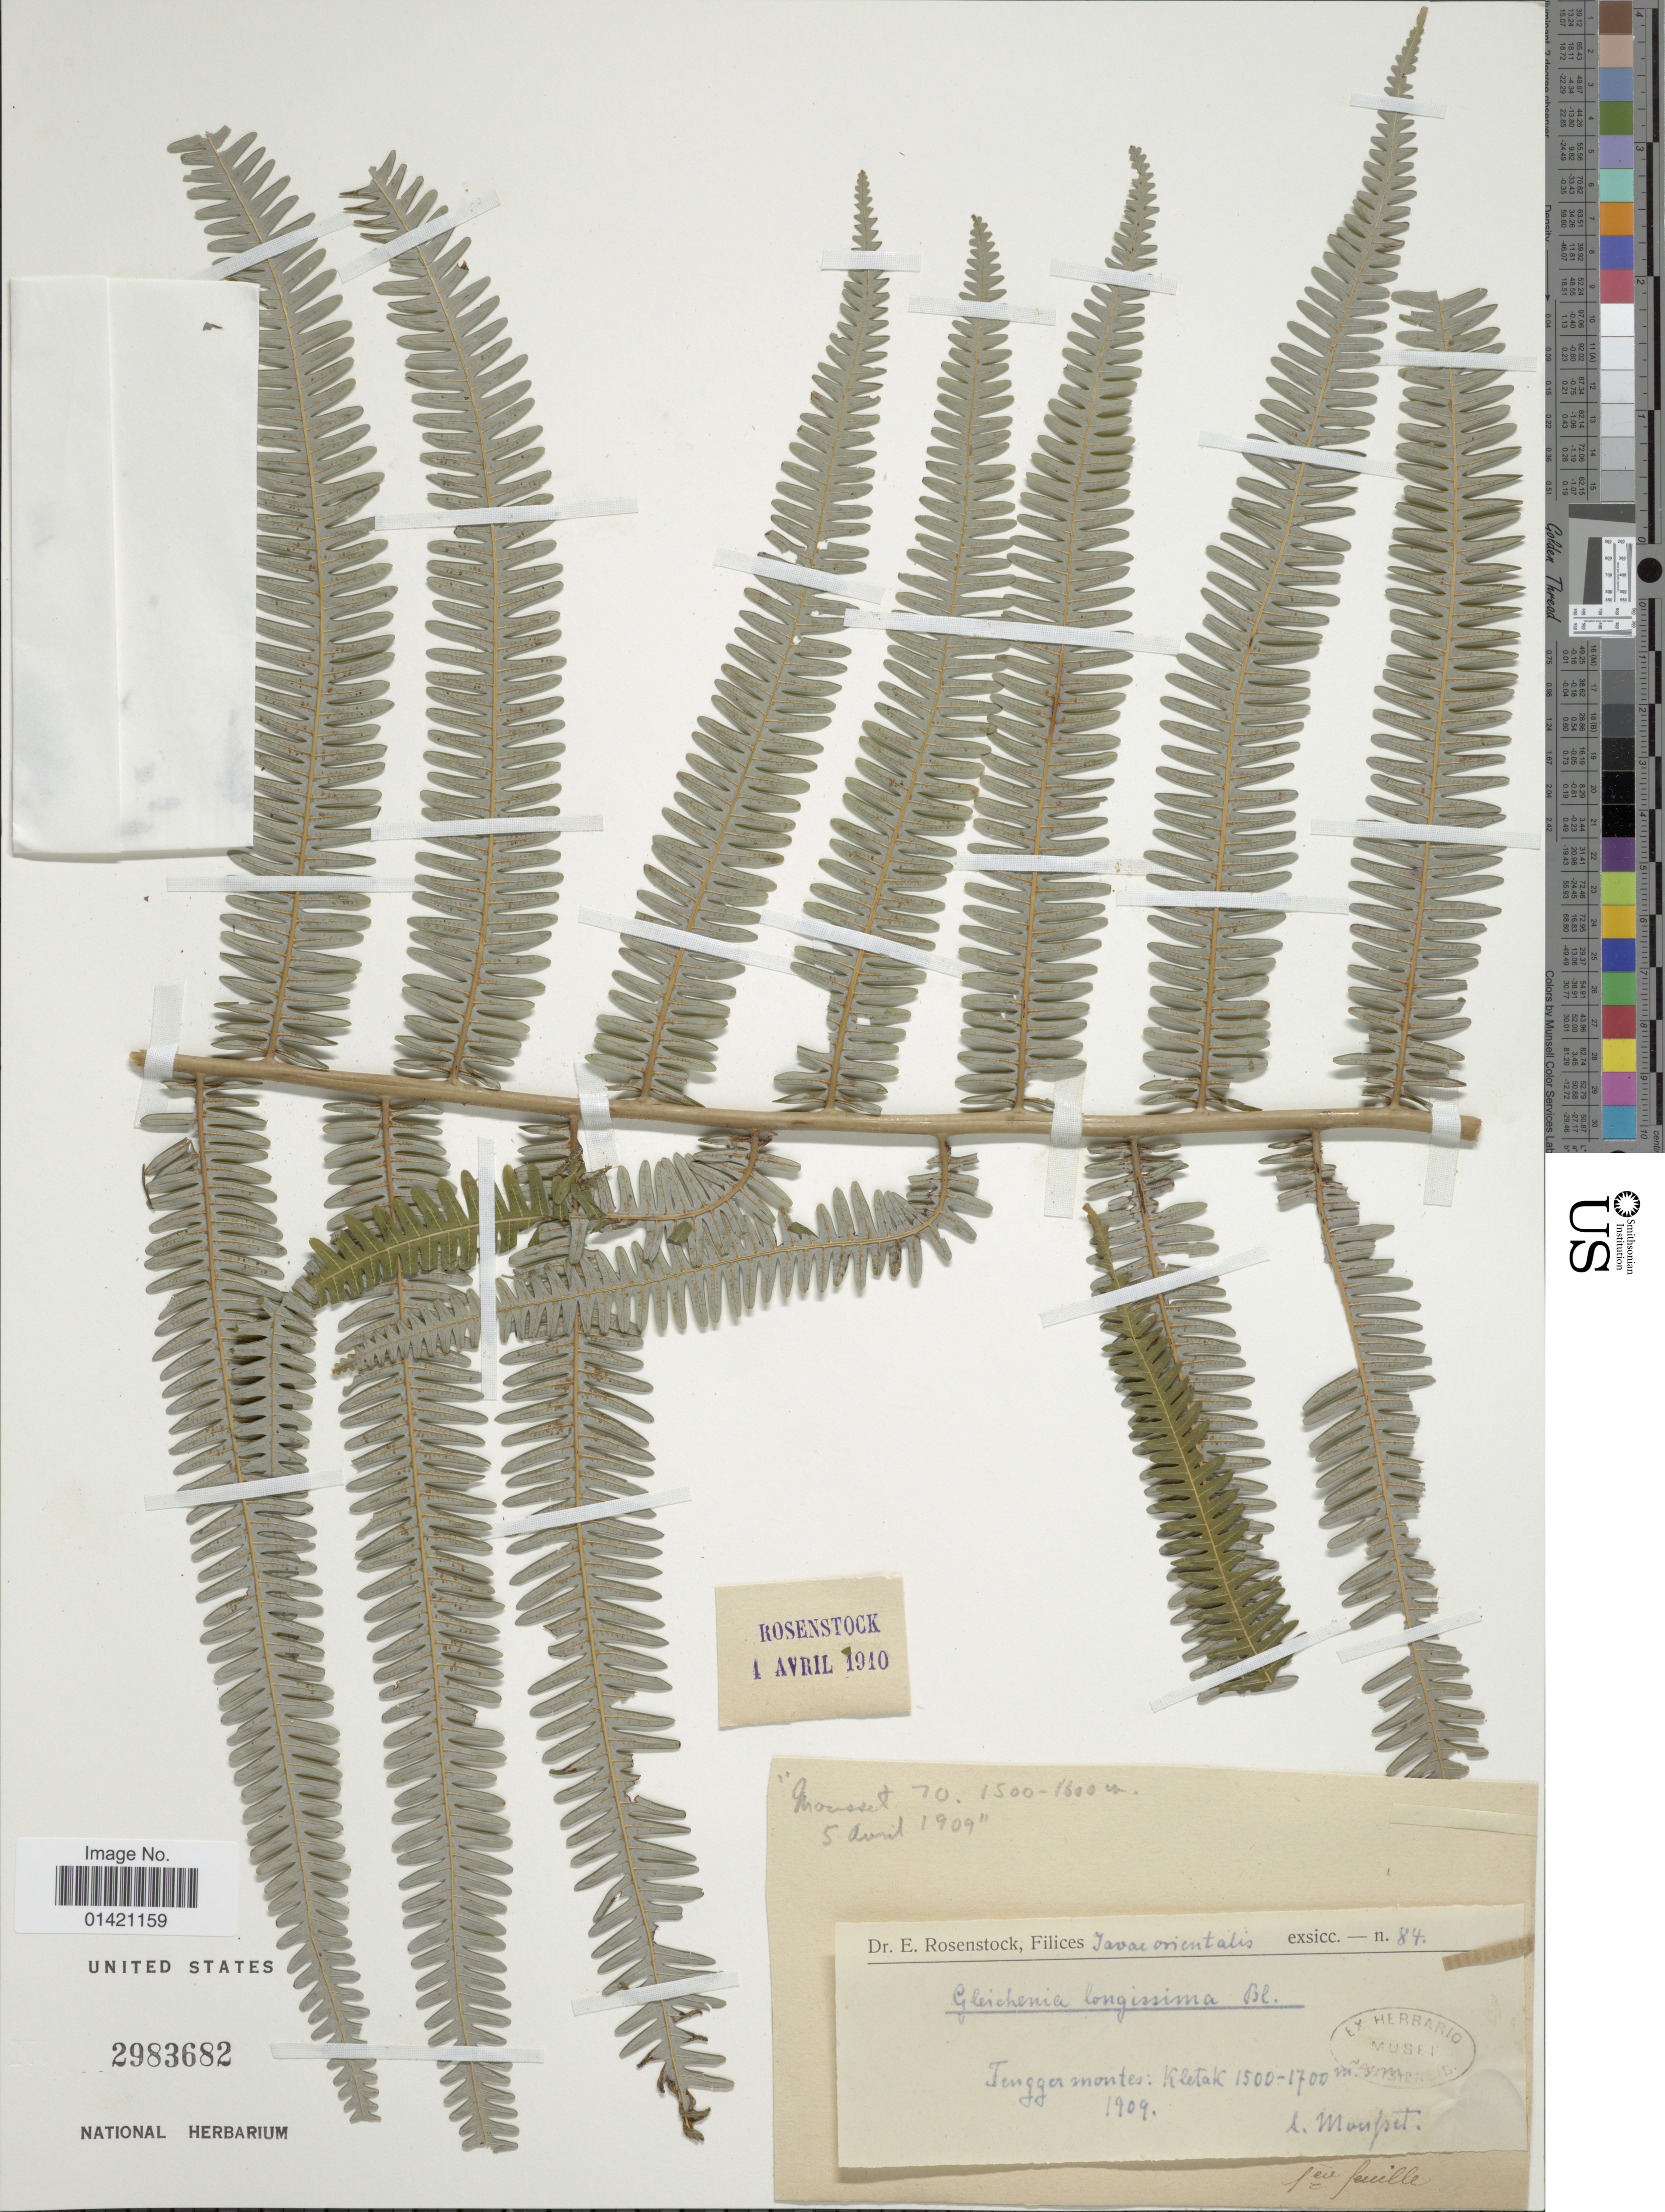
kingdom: Plantae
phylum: Tracheophyta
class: Polypodiopsida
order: Gleicheniales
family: Gleicheniaceae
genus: Diplopterygium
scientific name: Diplopterygium longissimum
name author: (Blume) Nakai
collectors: Mousset, --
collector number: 84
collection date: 1909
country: Indonesia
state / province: Java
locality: Javae orientalis. Tenggermontes: Kletak.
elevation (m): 1500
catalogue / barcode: US 2983682